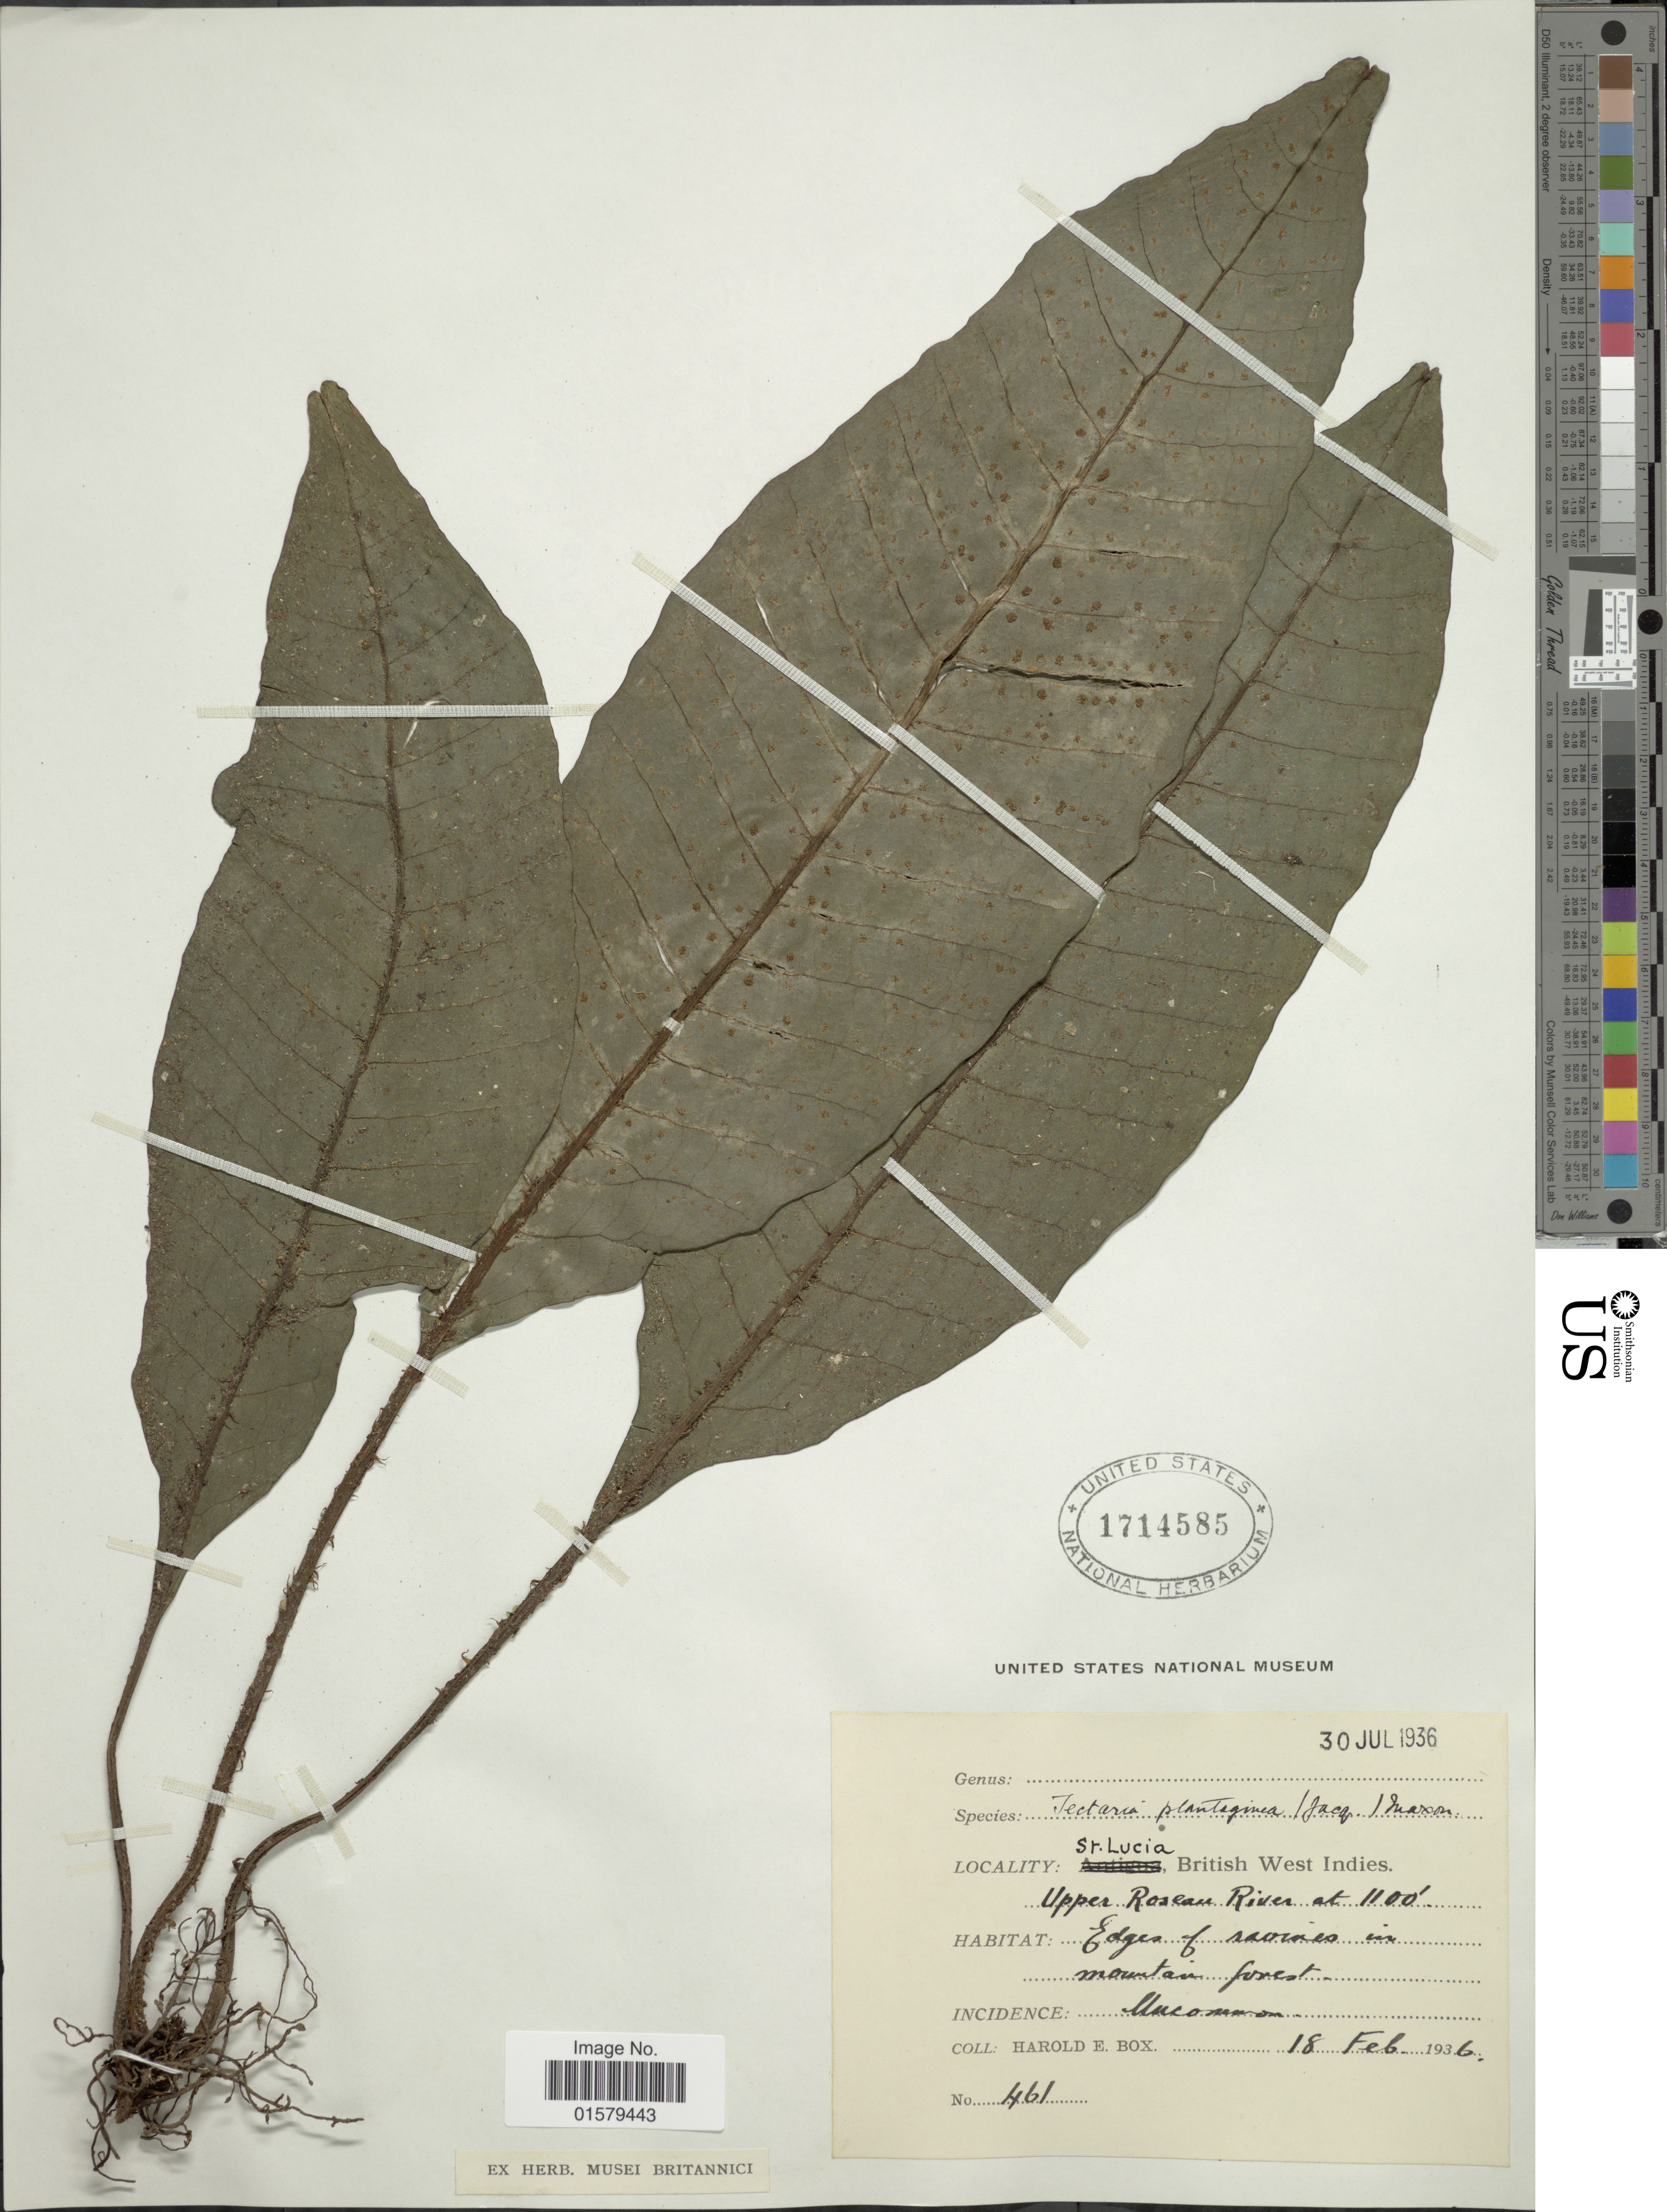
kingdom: Plantae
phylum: Tracheophyta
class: Polypodiopsida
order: Polypodiales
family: Tectariaceae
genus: Tectaria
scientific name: Tectaria plantaginea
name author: (Jacq.) Maxon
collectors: H. E. Box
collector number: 461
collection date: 1936-02-18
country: St. Lucia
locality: Upper Roseau River, Edges of ravines in mountain forest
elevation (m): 335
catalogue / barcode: US 1714585